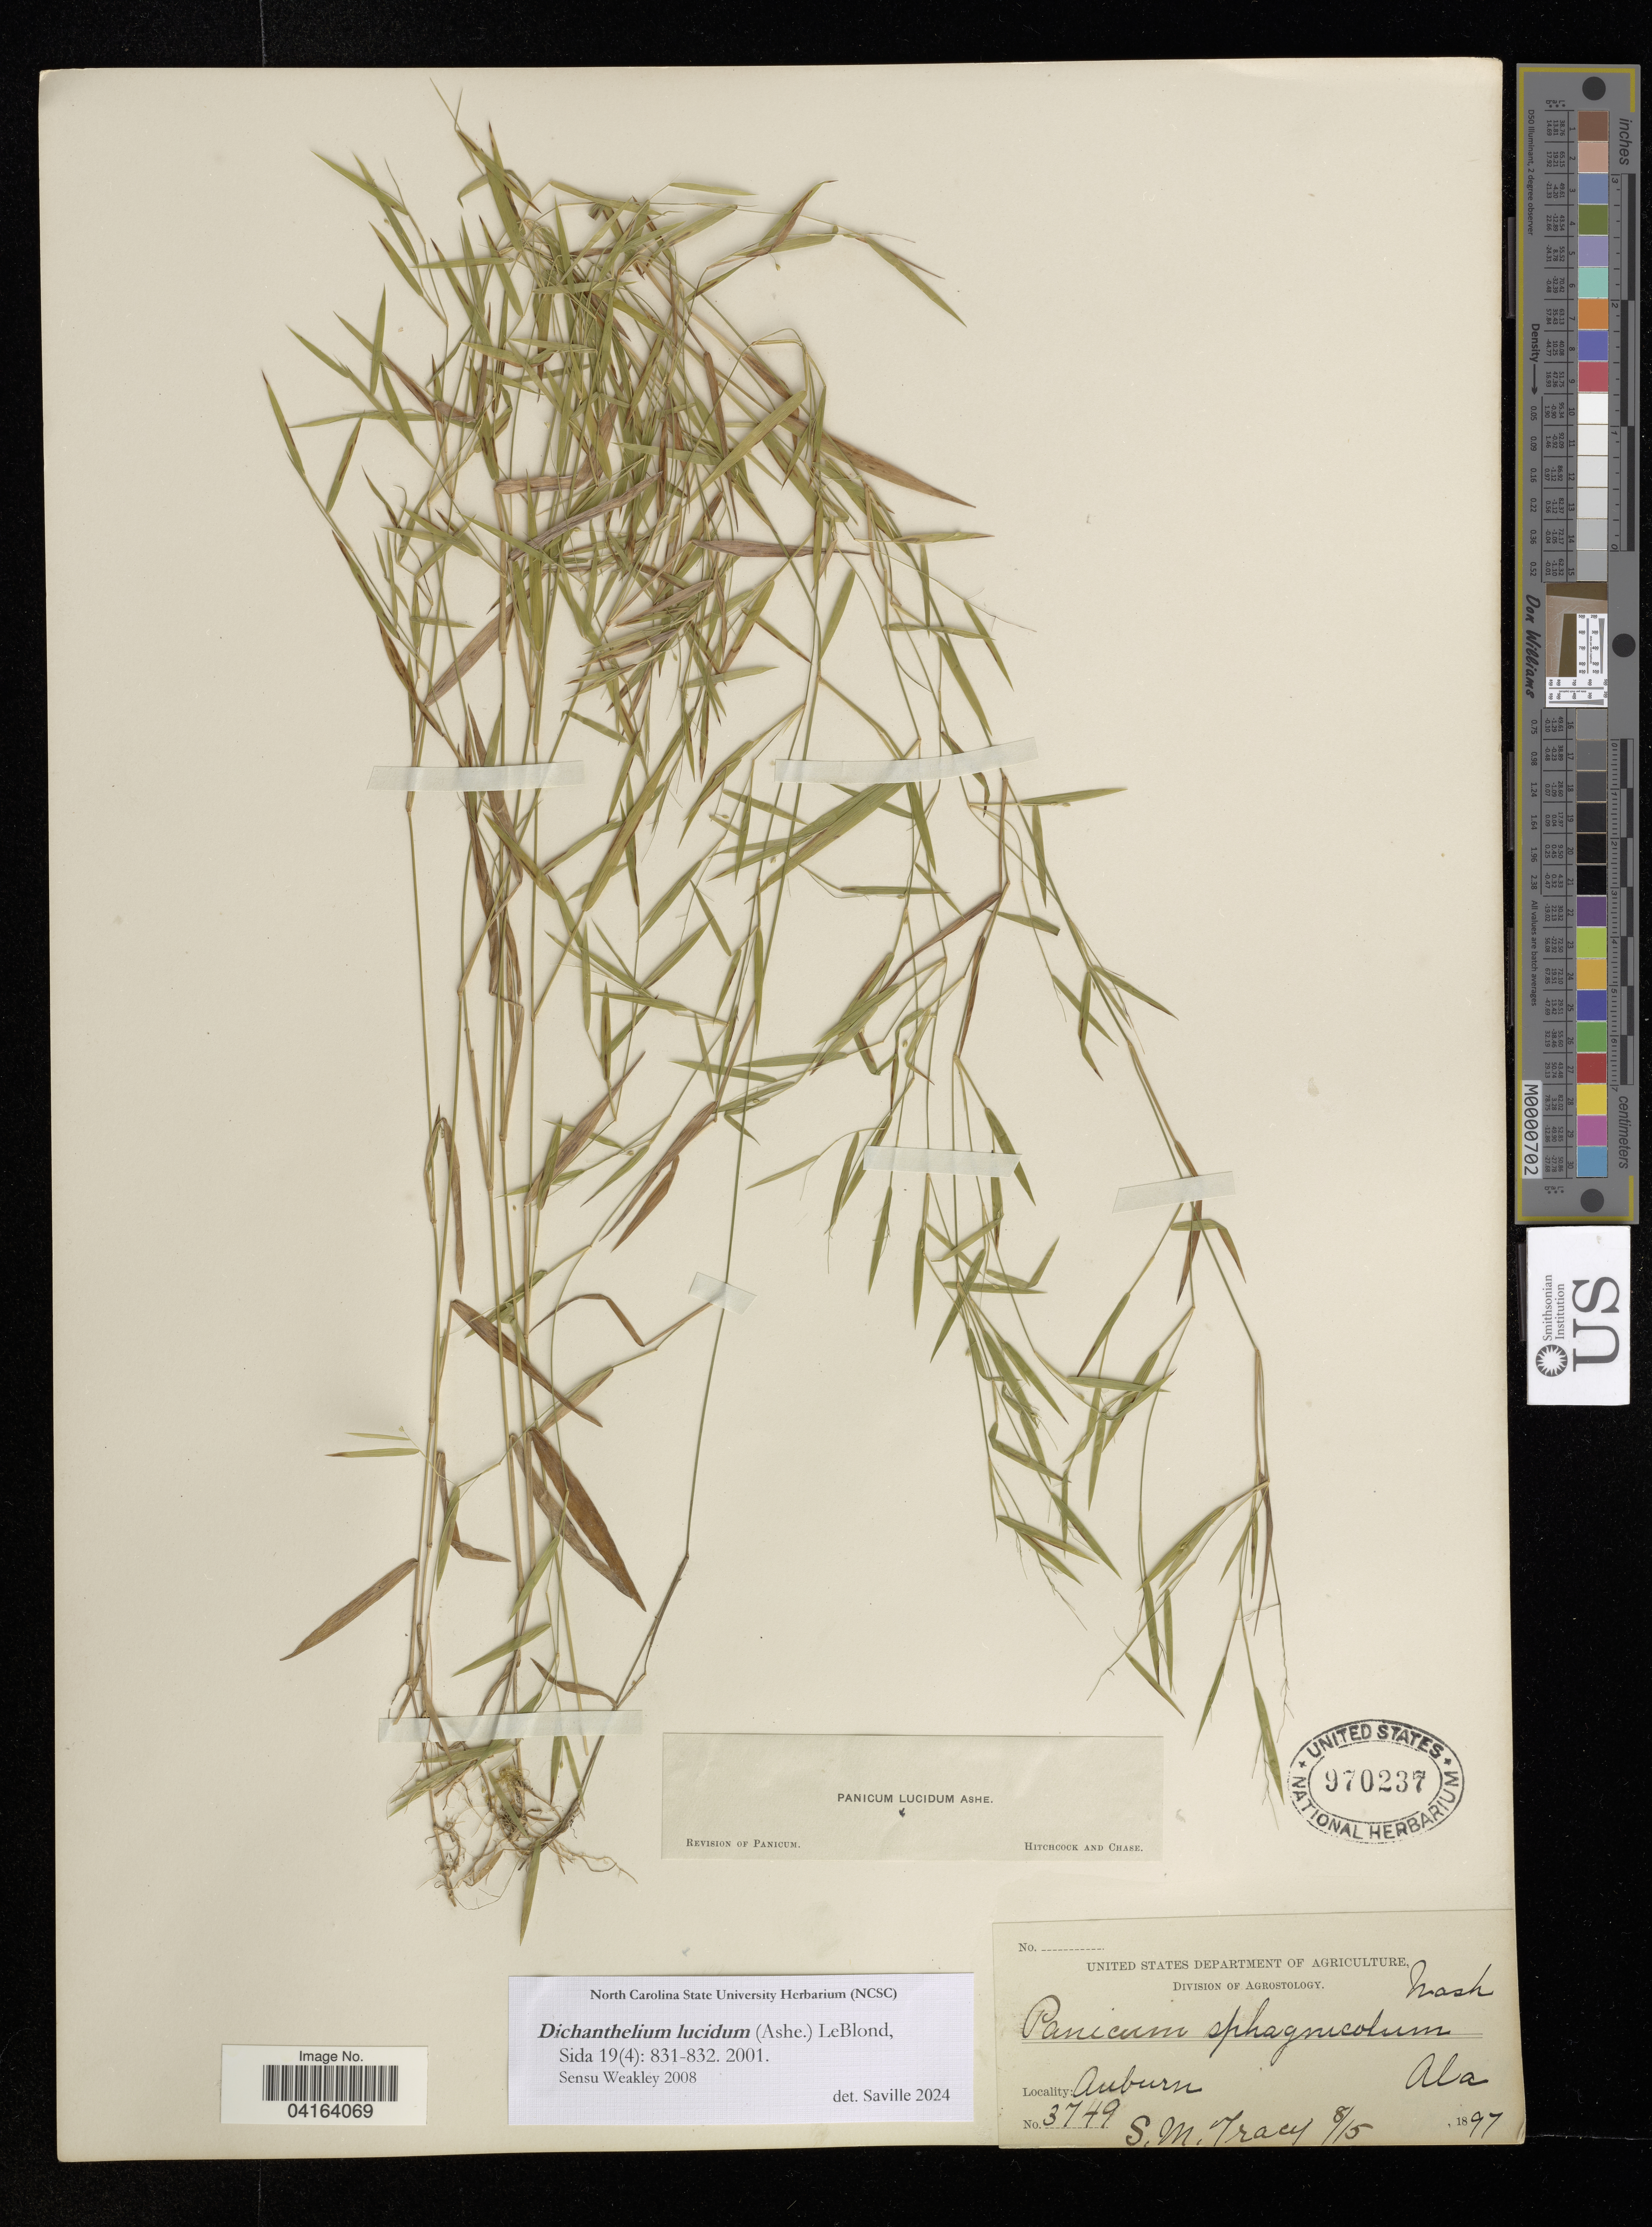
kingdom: Plantae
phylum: Tracheophyta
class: Liliopsida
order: Poales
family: Poaceae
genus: Dichanthelium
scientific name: Dichanthelium lucidum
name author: (Ashe) LeBlond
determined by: Saville, A. C., (NCSC), North Carolina State University (UNITED STATES)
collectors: S. Stracy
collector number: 3749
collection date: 1897-08-15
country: United States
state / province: Alabama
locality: Auburn.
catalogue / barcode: US 970237